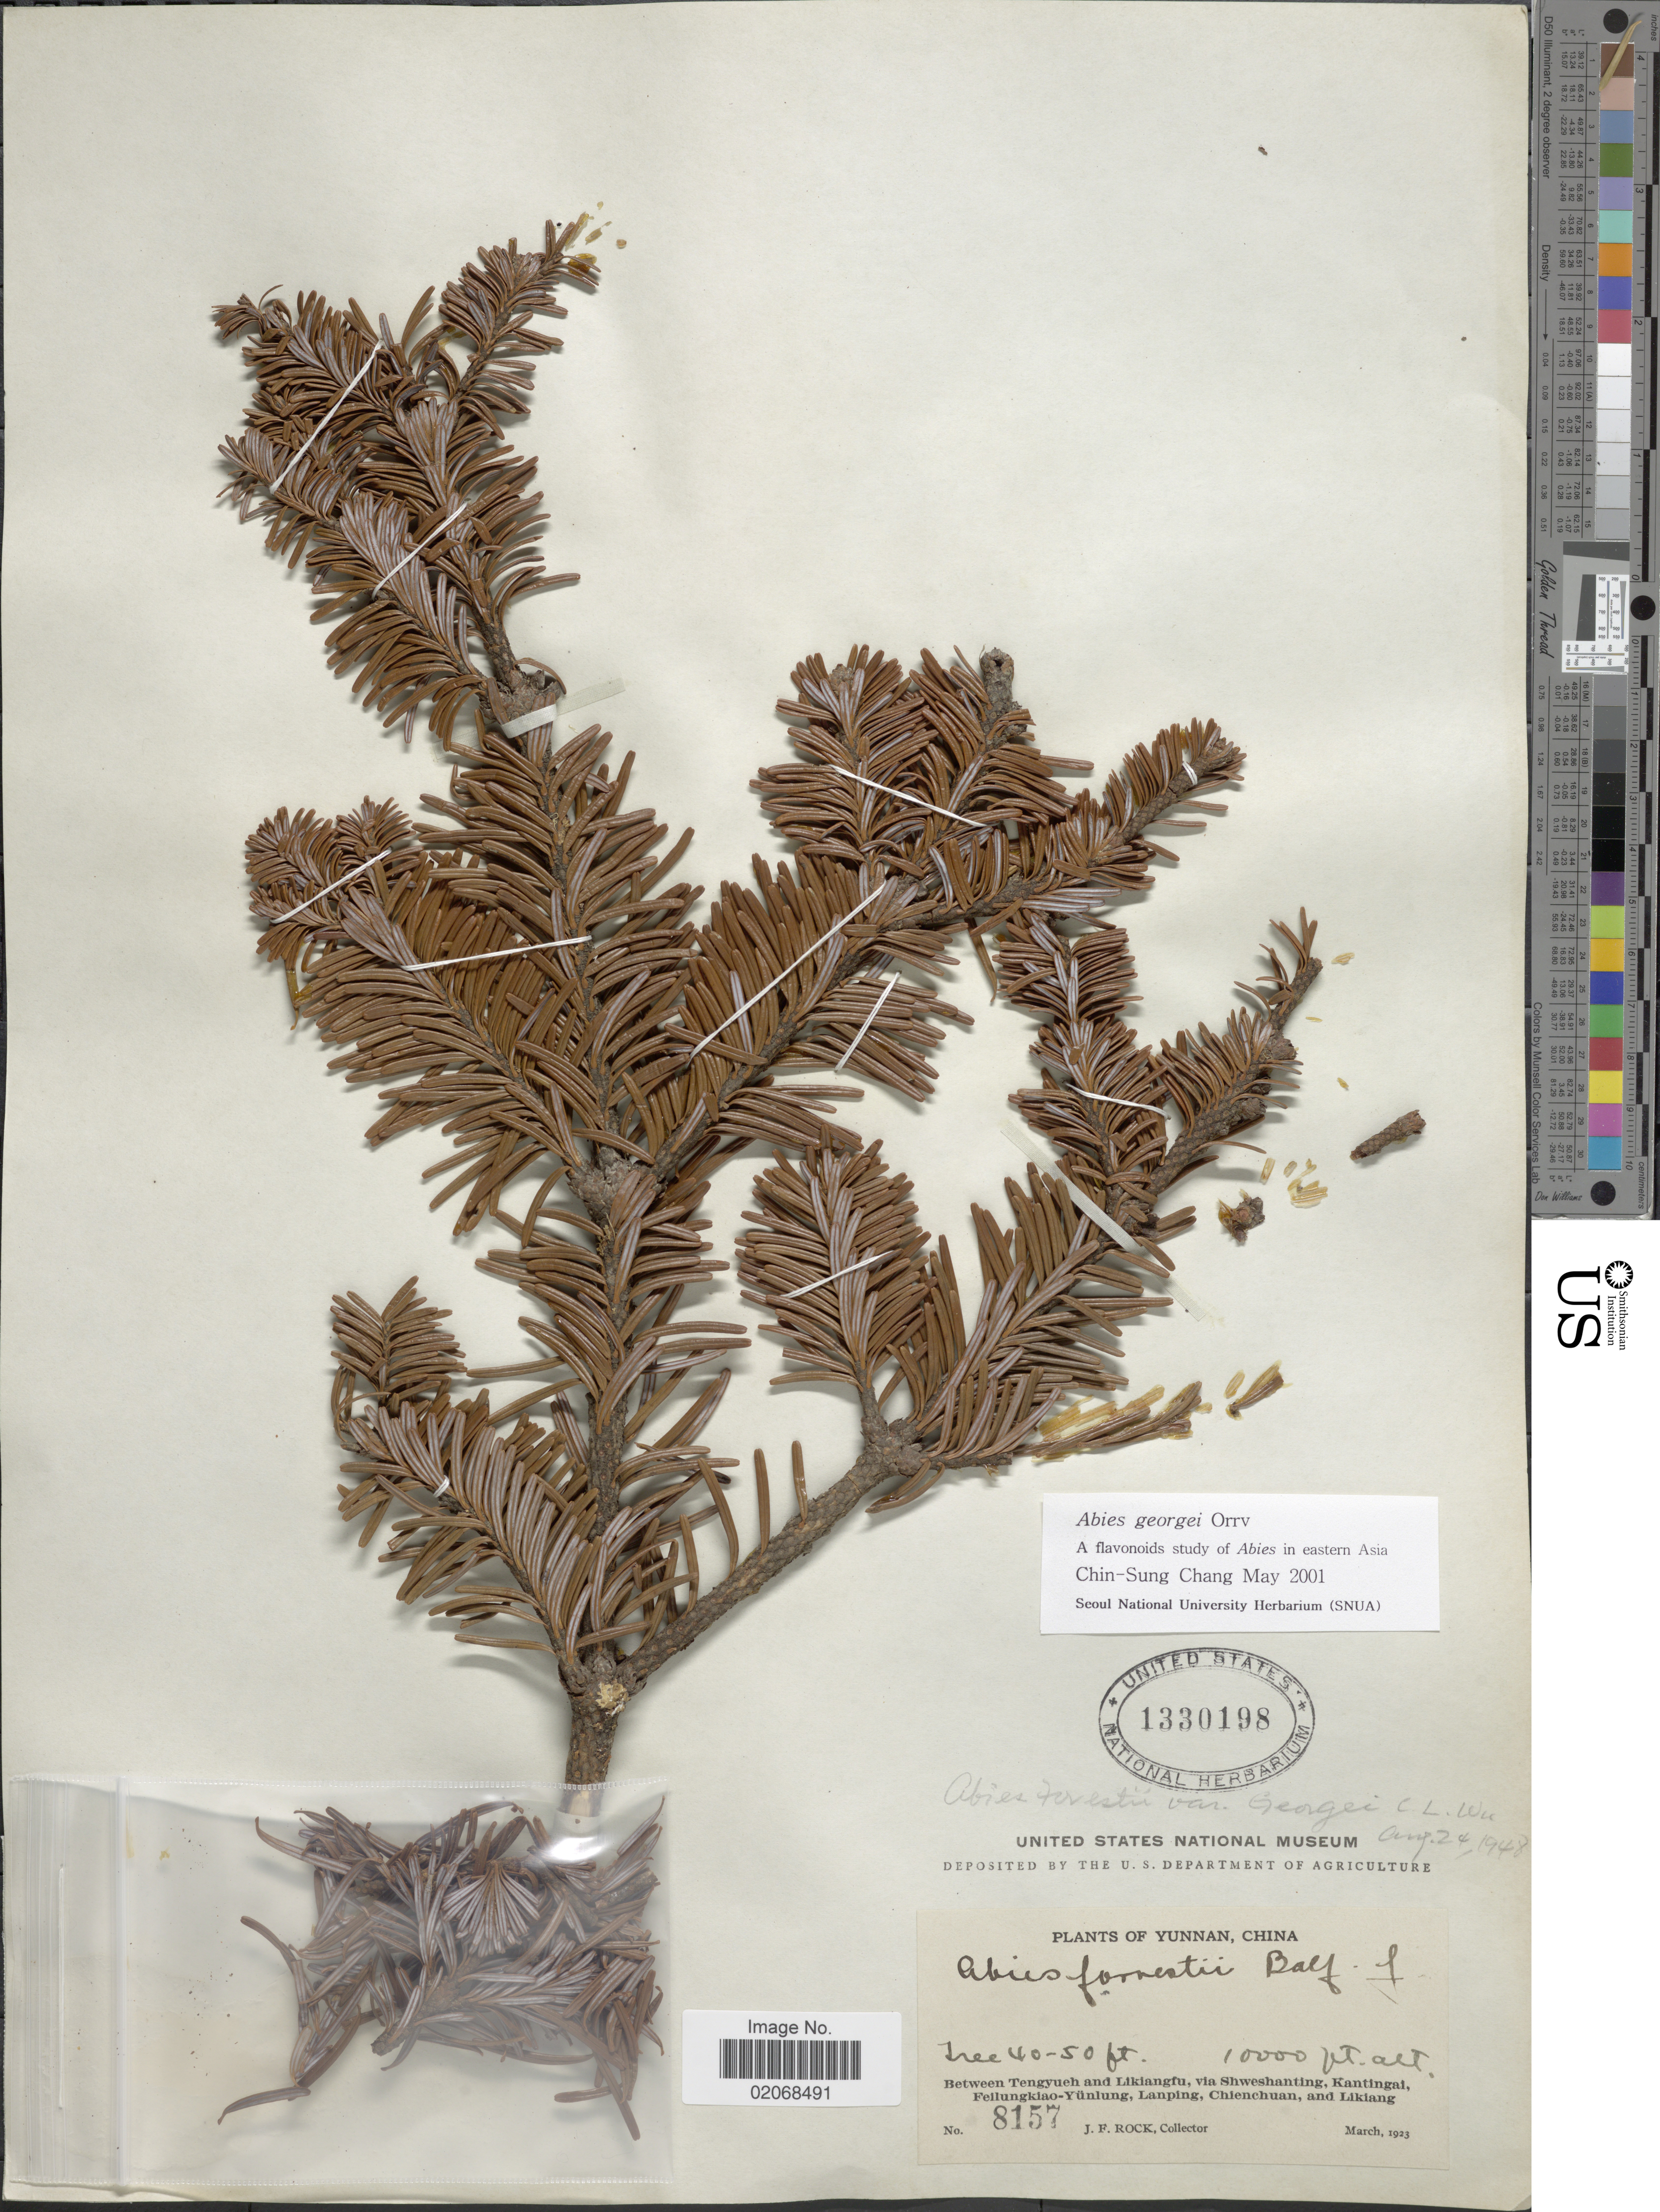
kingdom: Plantae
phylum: Tracheophyta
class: Pinopsida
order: Pinales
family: Pinaceae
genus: Abies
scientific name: Abies forrestii var. georgei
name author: (Orr) Farjon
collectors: J. Rock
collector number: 8157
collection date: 1923-03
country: China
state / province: Yunnan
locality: Between Tengueh and Likiangfu, via Shweshanting, Kantingai, Feilungkiao-Yunlung, Lanping, Chienchuan, and Likiang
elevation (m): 3048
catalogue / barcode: US 1330198